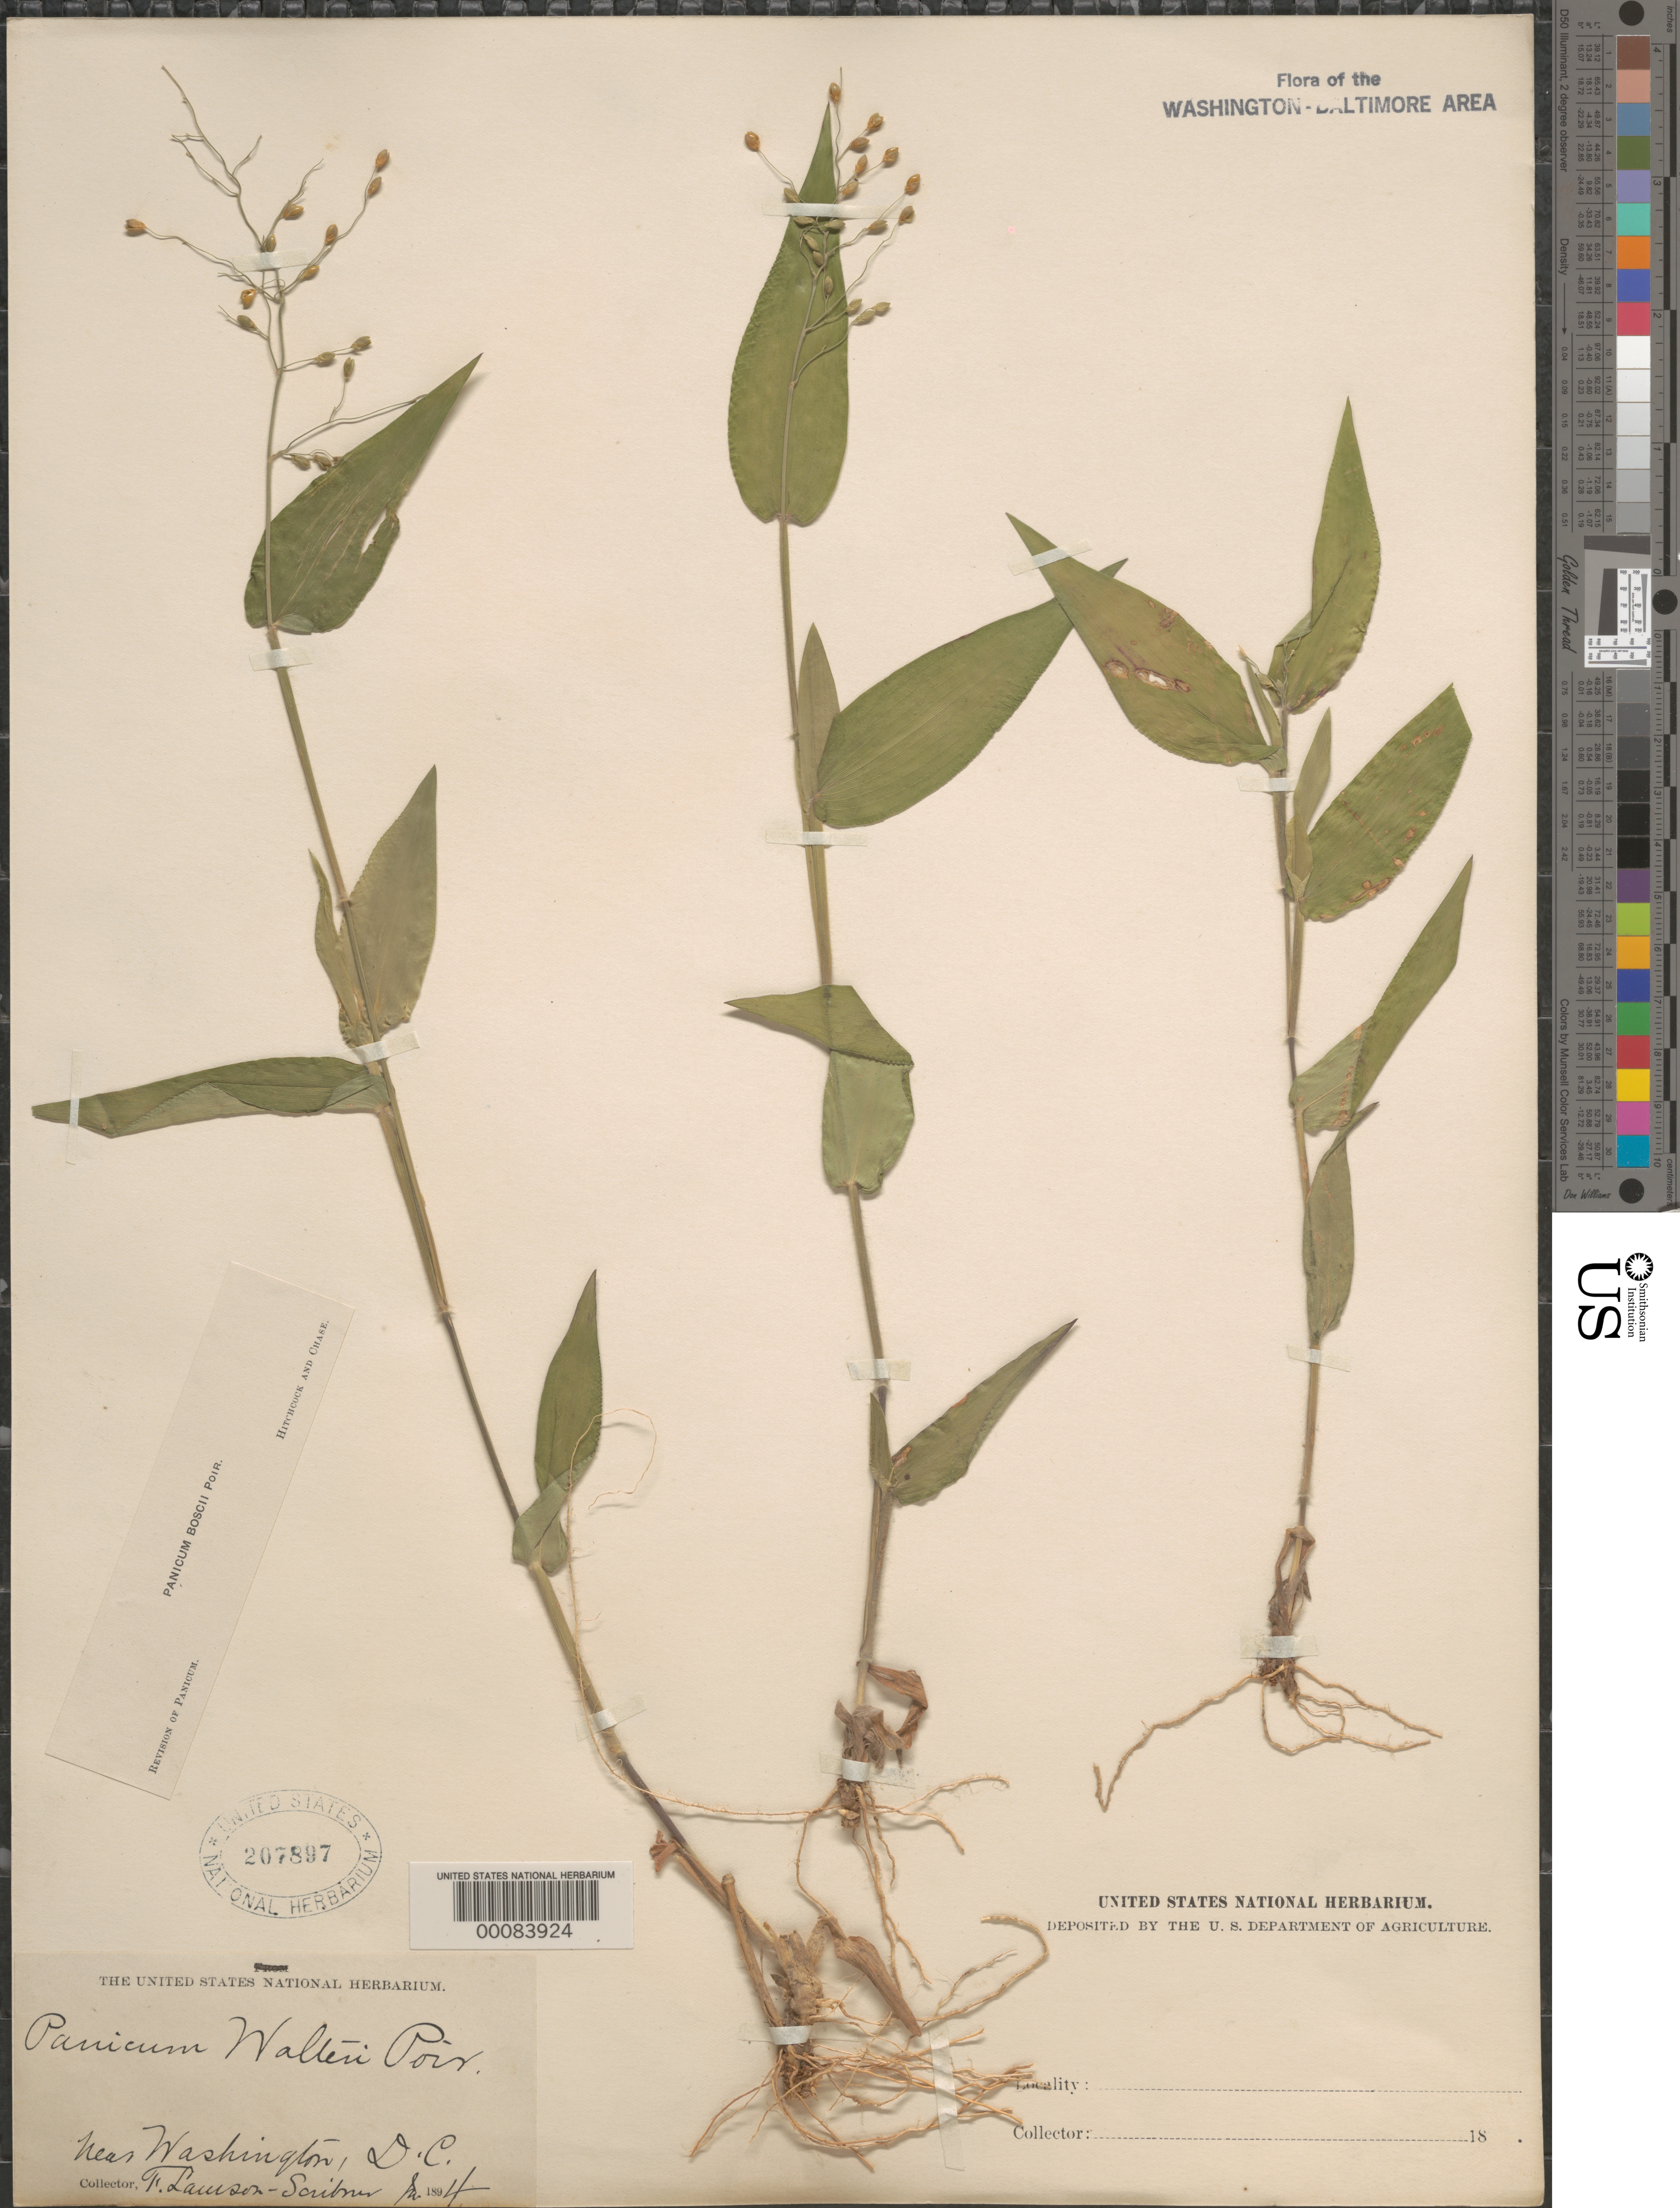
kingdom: Plantae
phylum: Tracheophyta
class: Liliopsida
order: Poales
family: Poaceae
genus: Dichanthelium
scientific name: Dichanthelium boscii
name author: (Poir.) Gould & C.A. Clark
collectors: F. L. Scribner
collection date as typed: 1894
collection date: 1894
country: United States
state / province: District of Columbia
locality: Near Washington DC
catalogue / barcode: US 207897